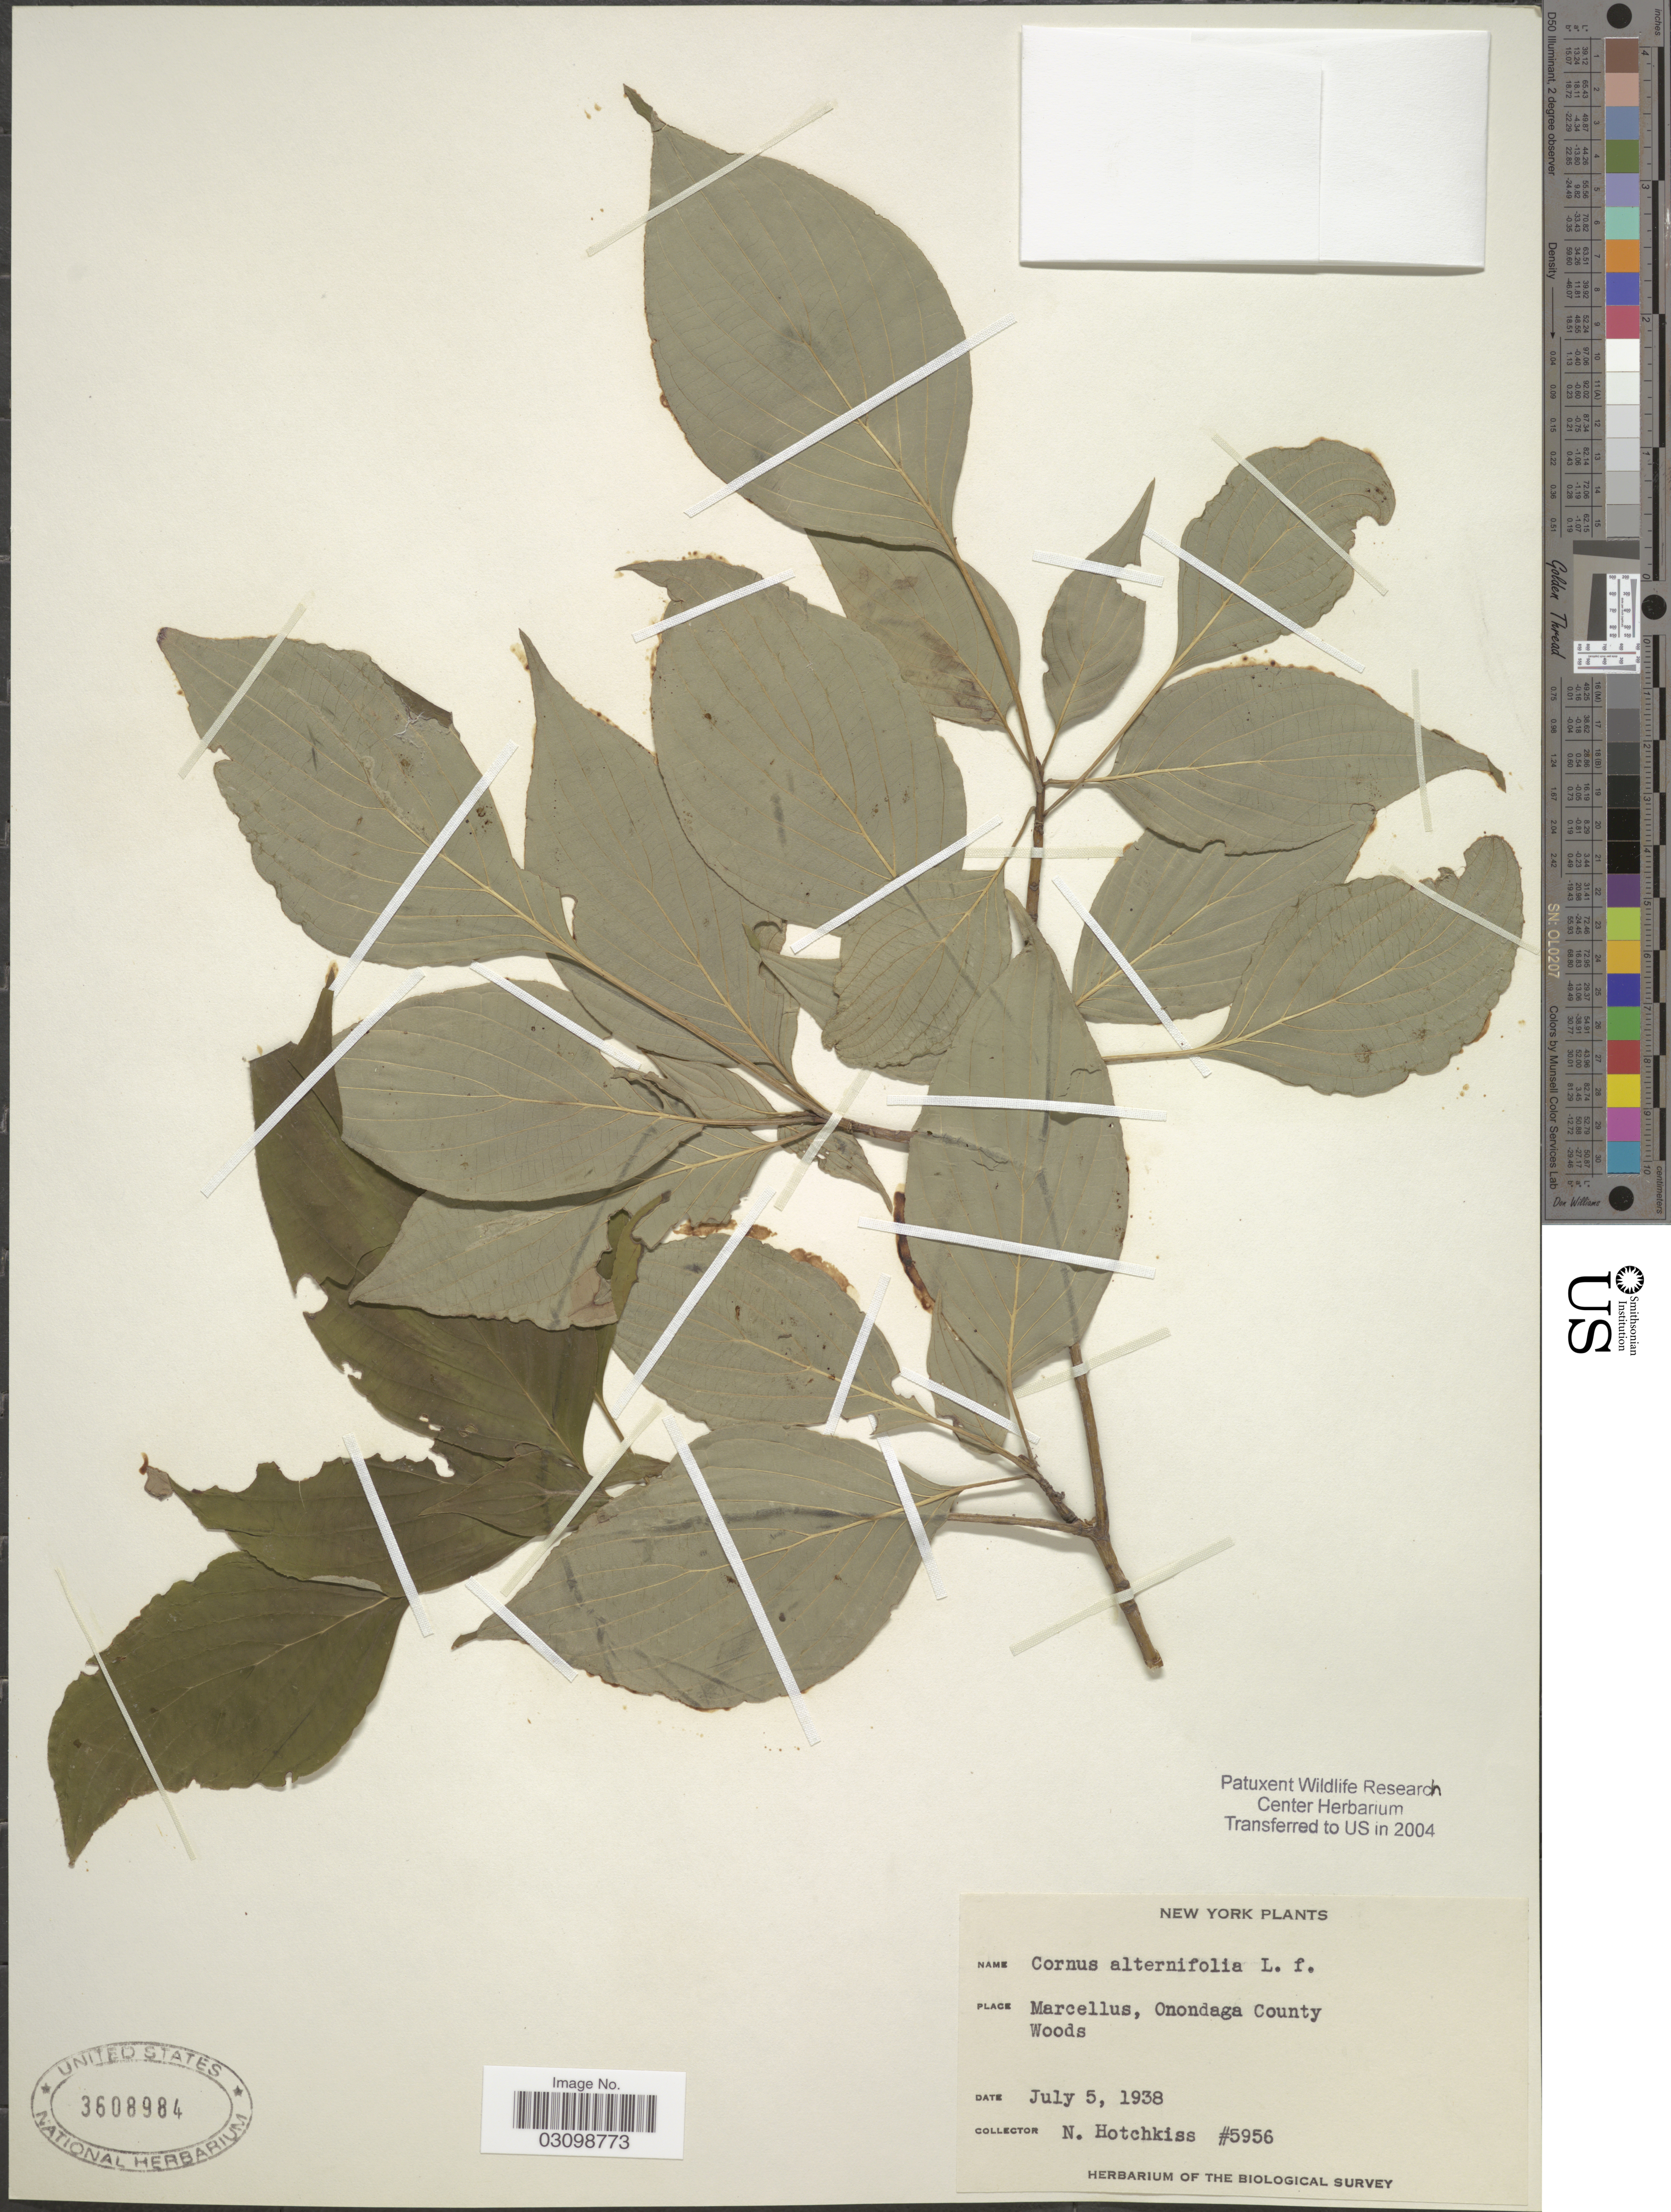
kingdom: Plantae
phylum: Tracheophyta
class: Magnoliopsida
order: Cornales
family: Cornaceae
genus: Cornus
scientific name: Cornus alternifolia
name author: L.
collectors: N. Hotchkiss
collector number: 5956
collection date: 1938-07-05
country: United States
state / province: New York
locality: Marcellus, Onondaga County.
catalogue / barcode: US 3608984